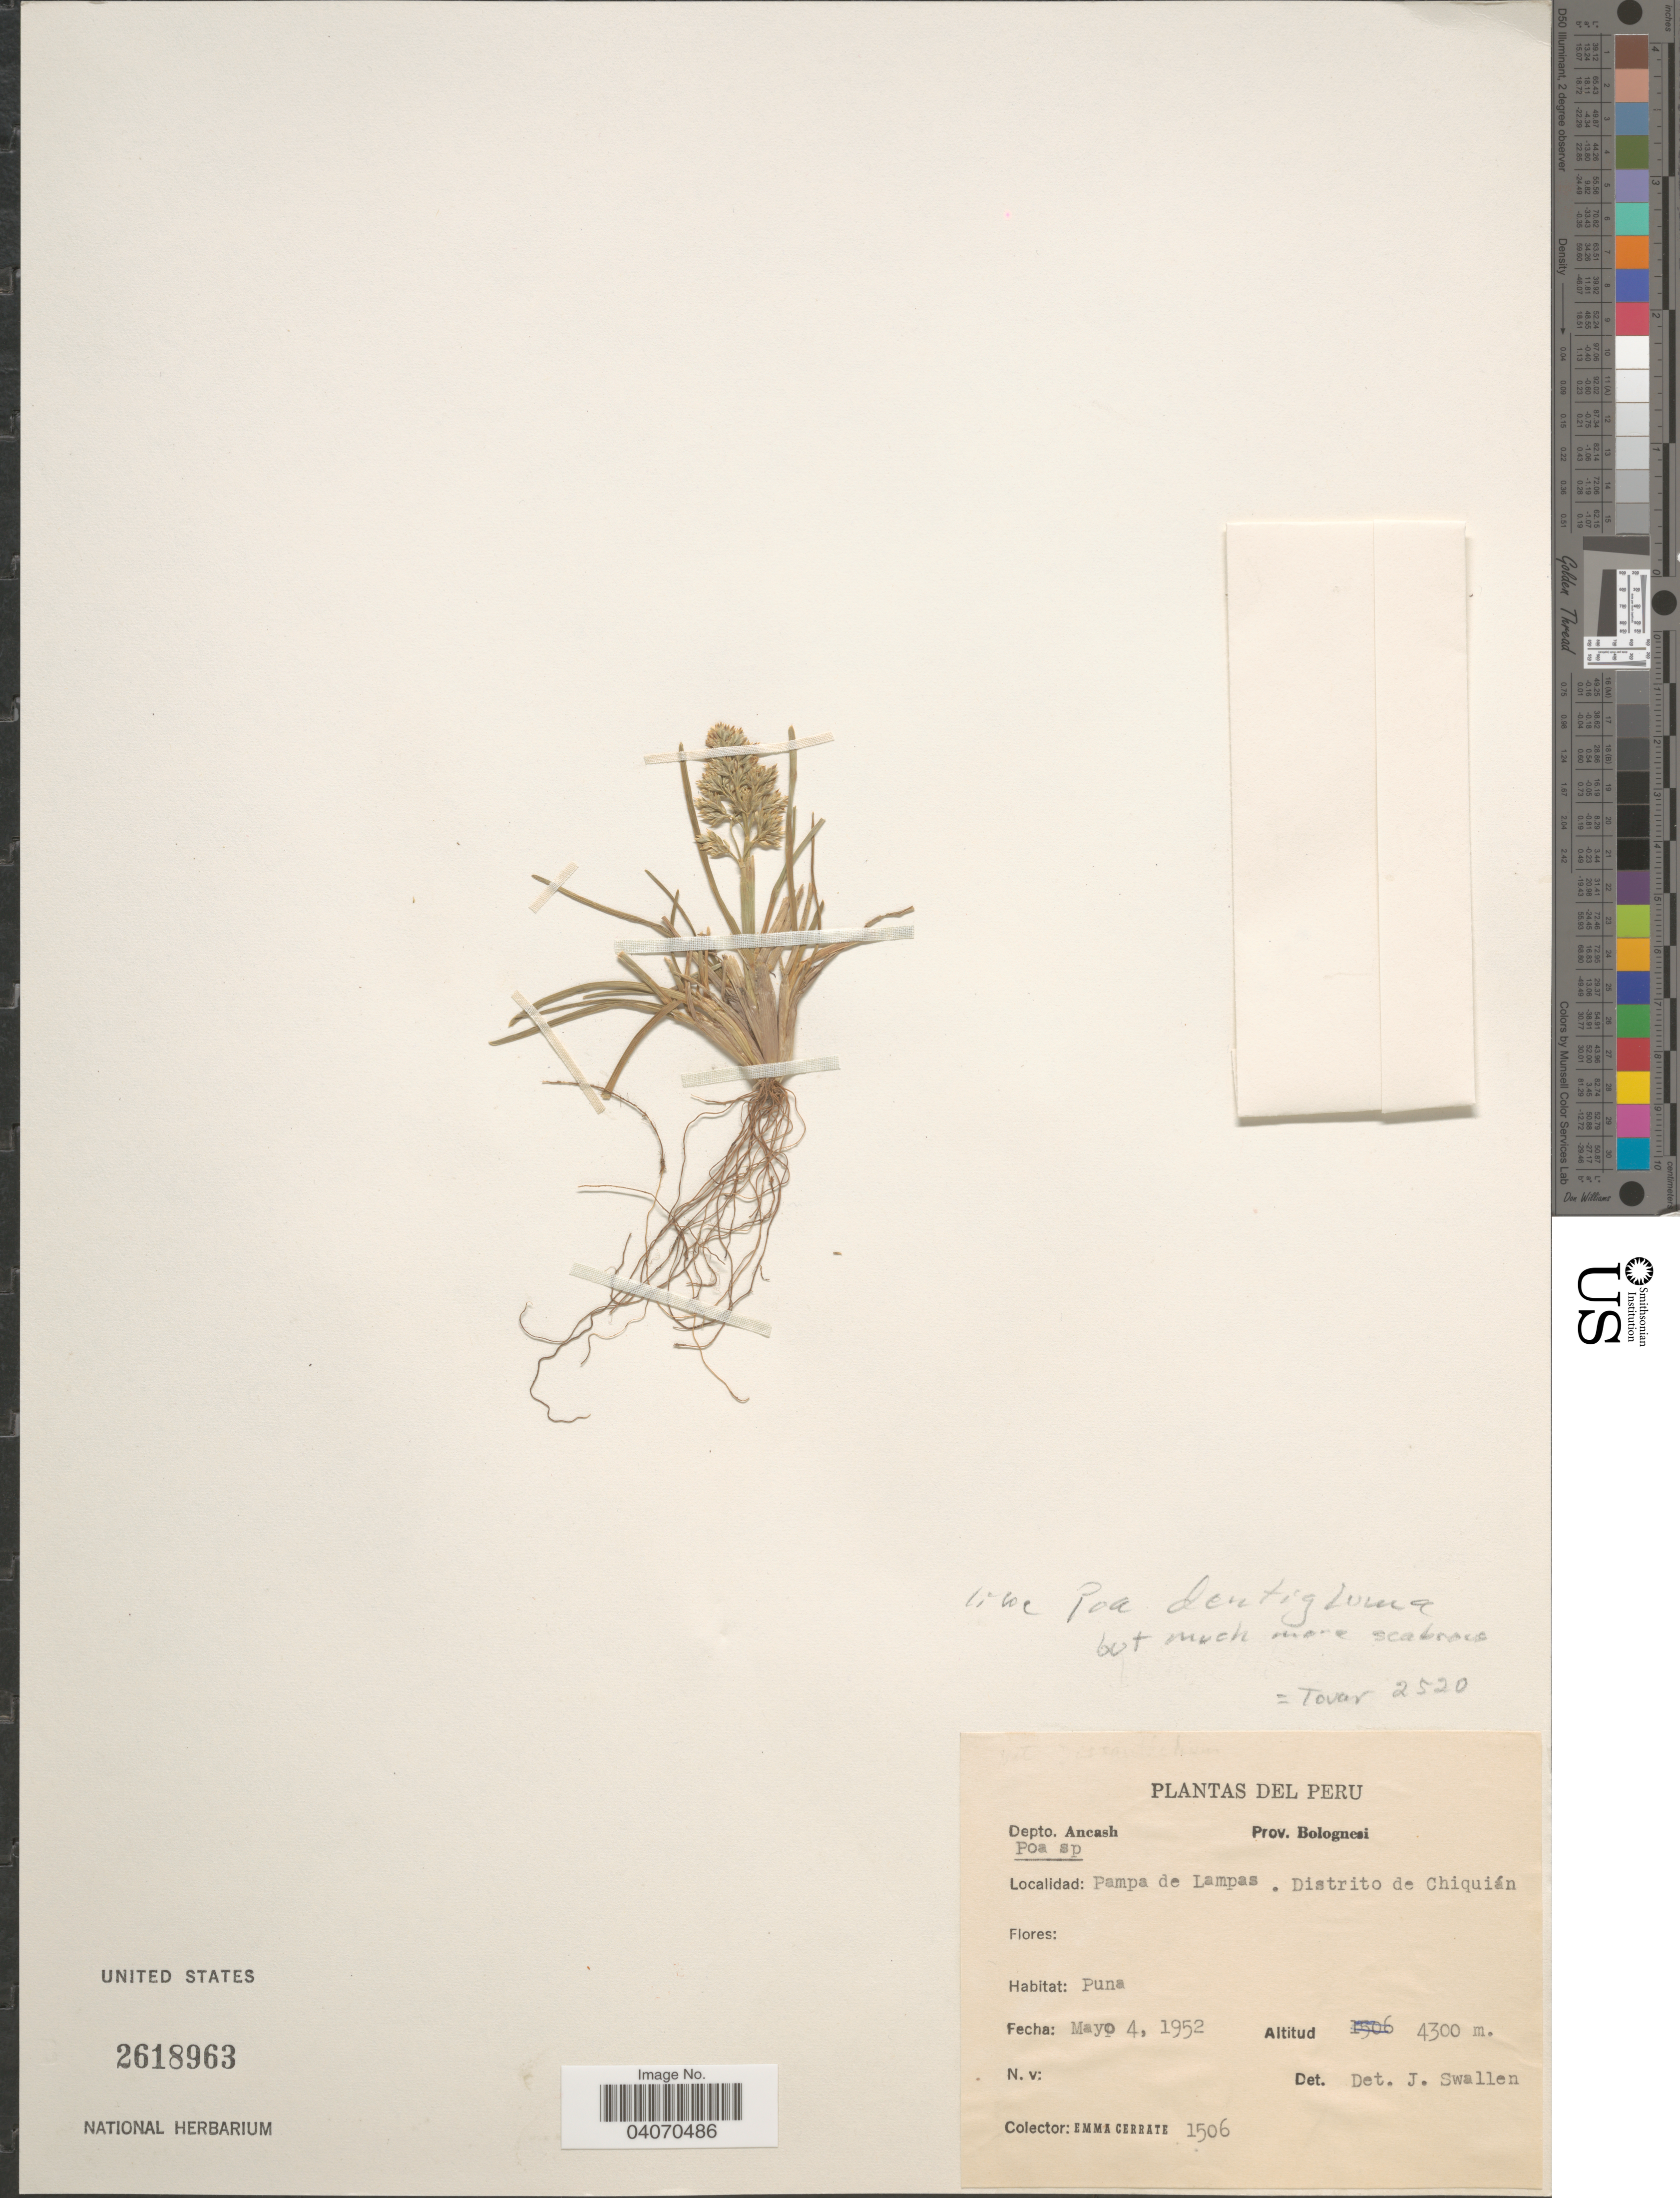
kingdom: Plantae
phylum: Tracheophyta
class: Liliopsida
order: Poales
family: Poaceae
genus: Poa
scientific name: Poa dentigluma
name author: Tovar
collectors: E. Cerrate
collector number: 1506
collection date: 1952-05-04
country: Peru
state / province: Ancash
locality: Depto. Ancash. Prov. Bolognesi. Pampa de Lampas. Distrito de Chiquián.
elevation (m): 4300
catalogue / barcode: US 2618963